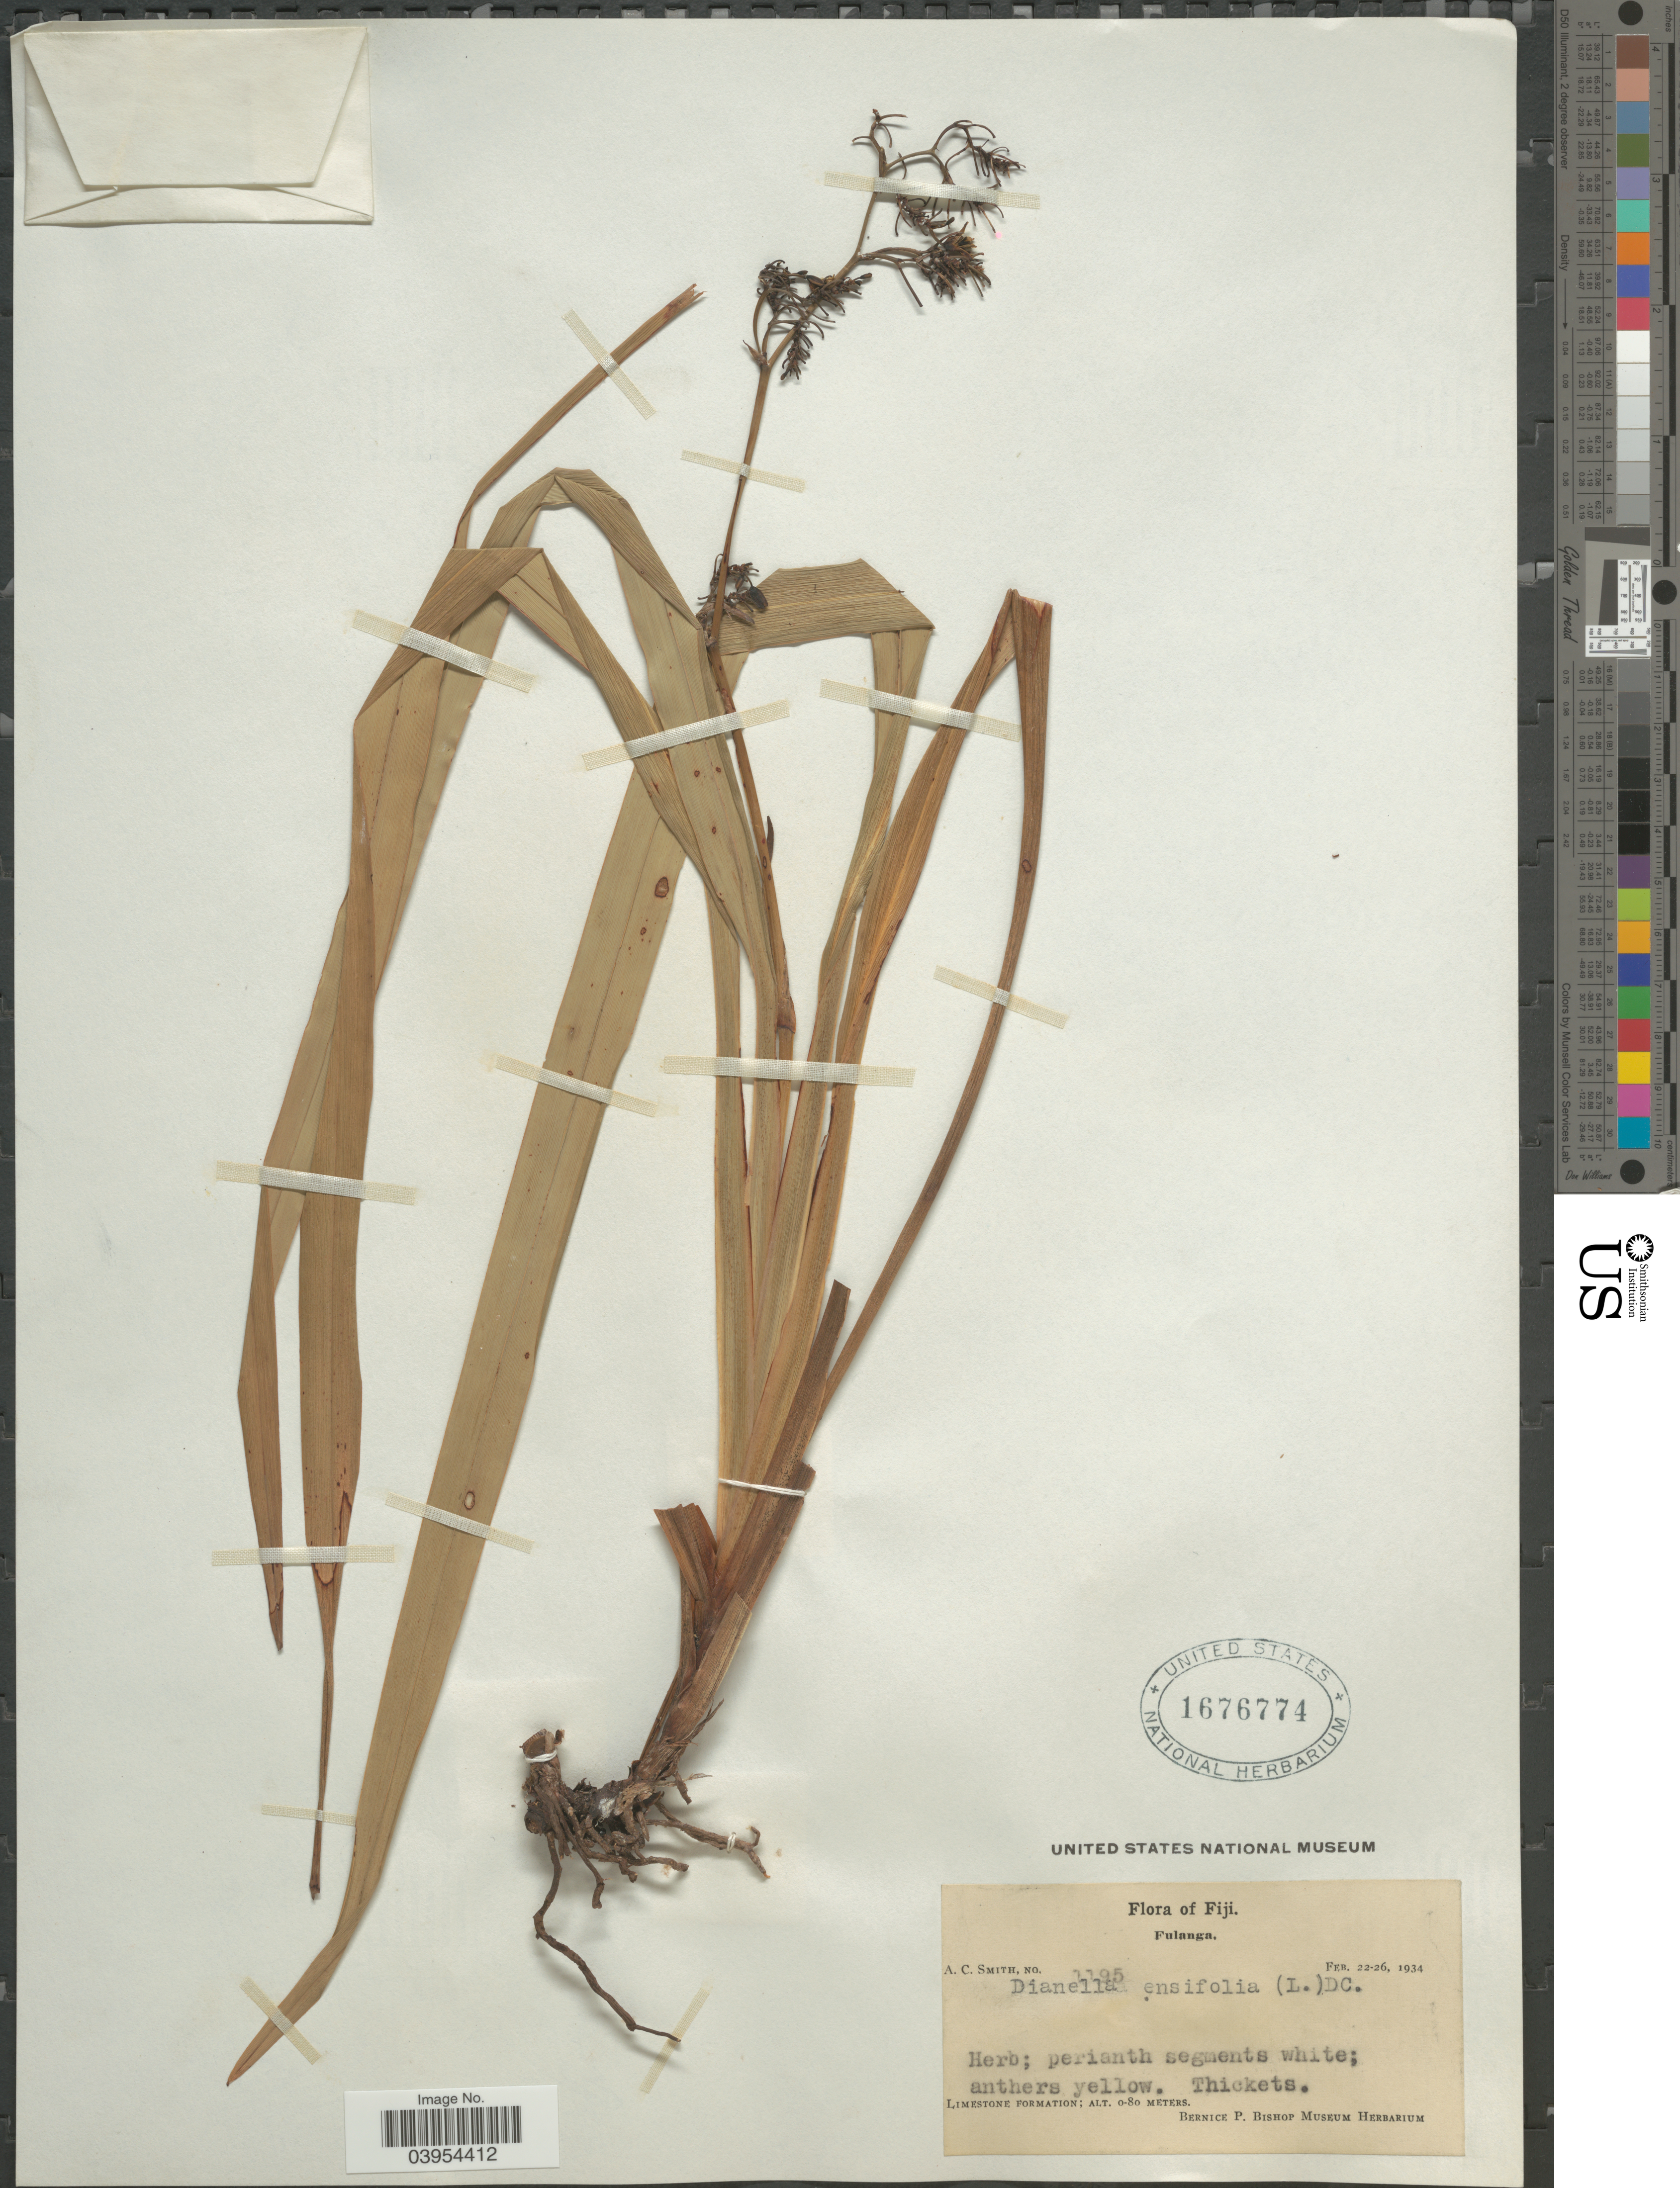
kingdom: Plantae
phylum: Tracheophyta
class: Liliopsida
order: Asparagales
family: Asphodelaceae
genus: Dianella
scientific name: Dianella ensifolia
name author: (L.) DC.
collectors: A. C. Smith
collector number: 1195*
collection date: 1934-02-22/1934-02-26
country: Fiji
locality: Fulanga. Limestone Formation.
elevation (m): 0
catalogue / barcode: US 1676774